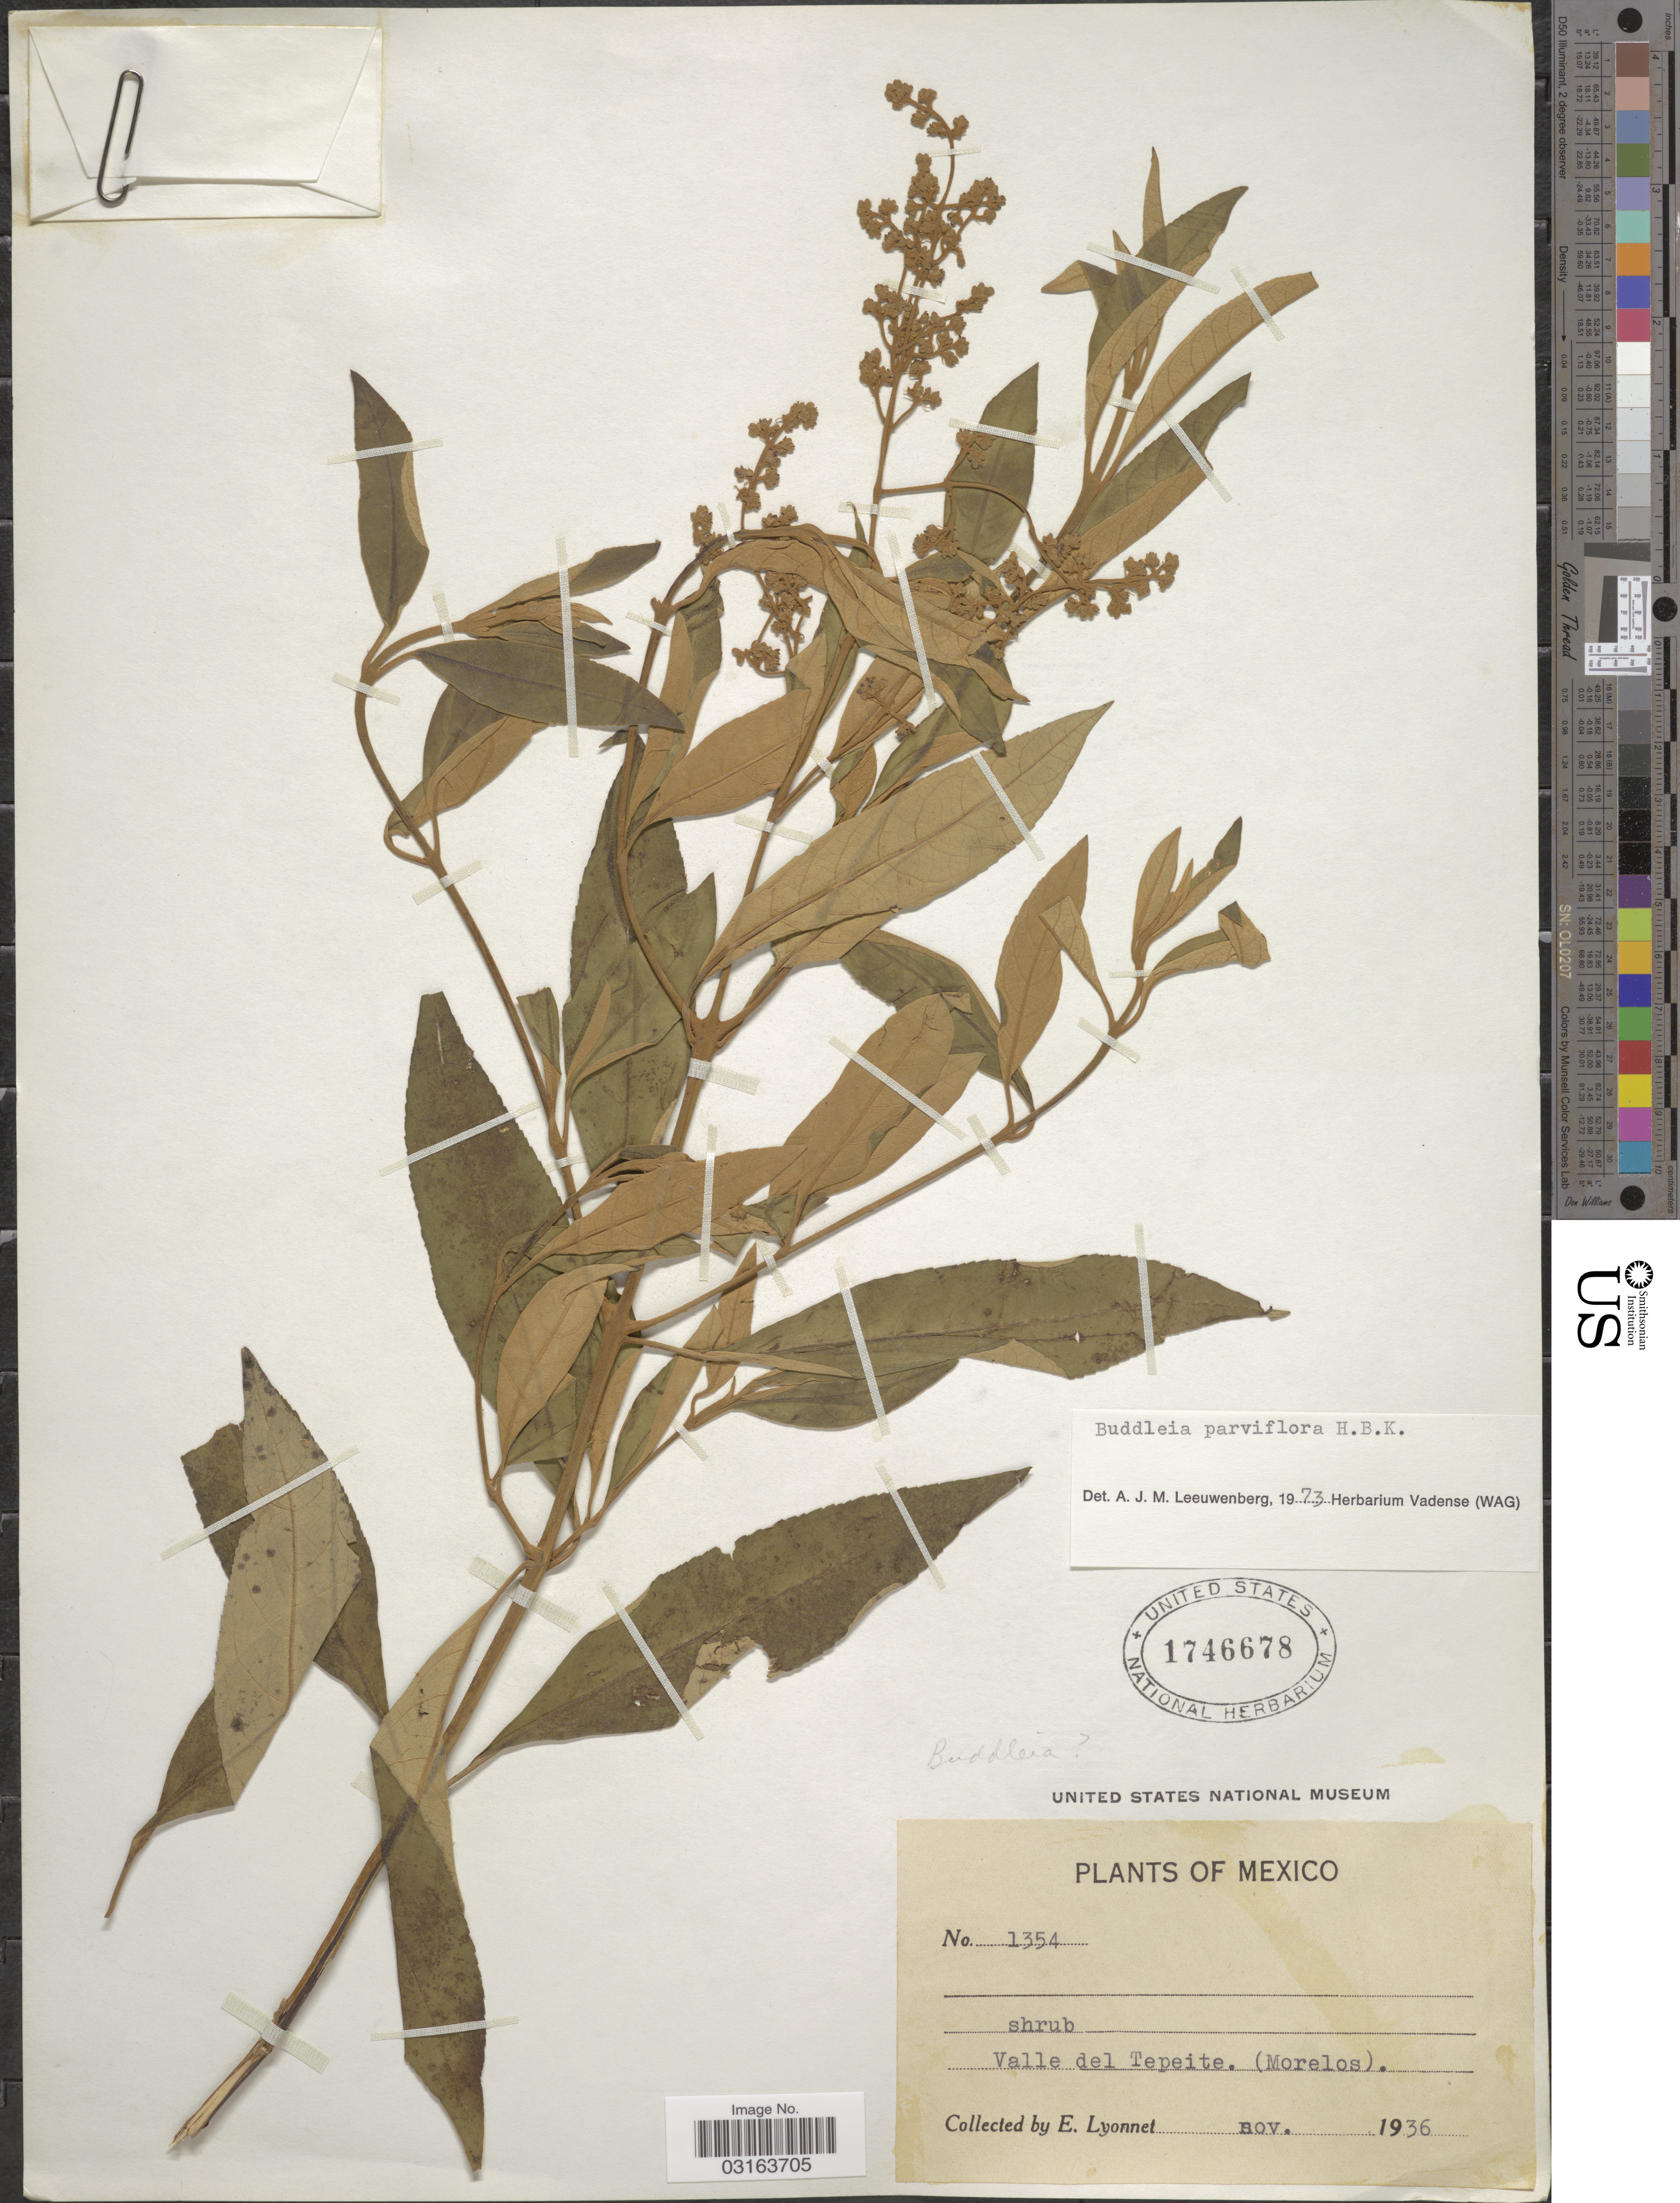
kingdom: Plantae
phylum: Tracheophyta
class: Magnoliopsida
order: Lamiales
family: Scrophulariaceae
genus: Buddleja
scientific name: Buddleja parviflora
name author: Kunth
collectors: E. Lyonnet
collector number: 1354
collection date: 1936-11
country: Mexico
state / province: Morelos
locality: Valle del Tepeite.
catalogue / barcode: US 1746678